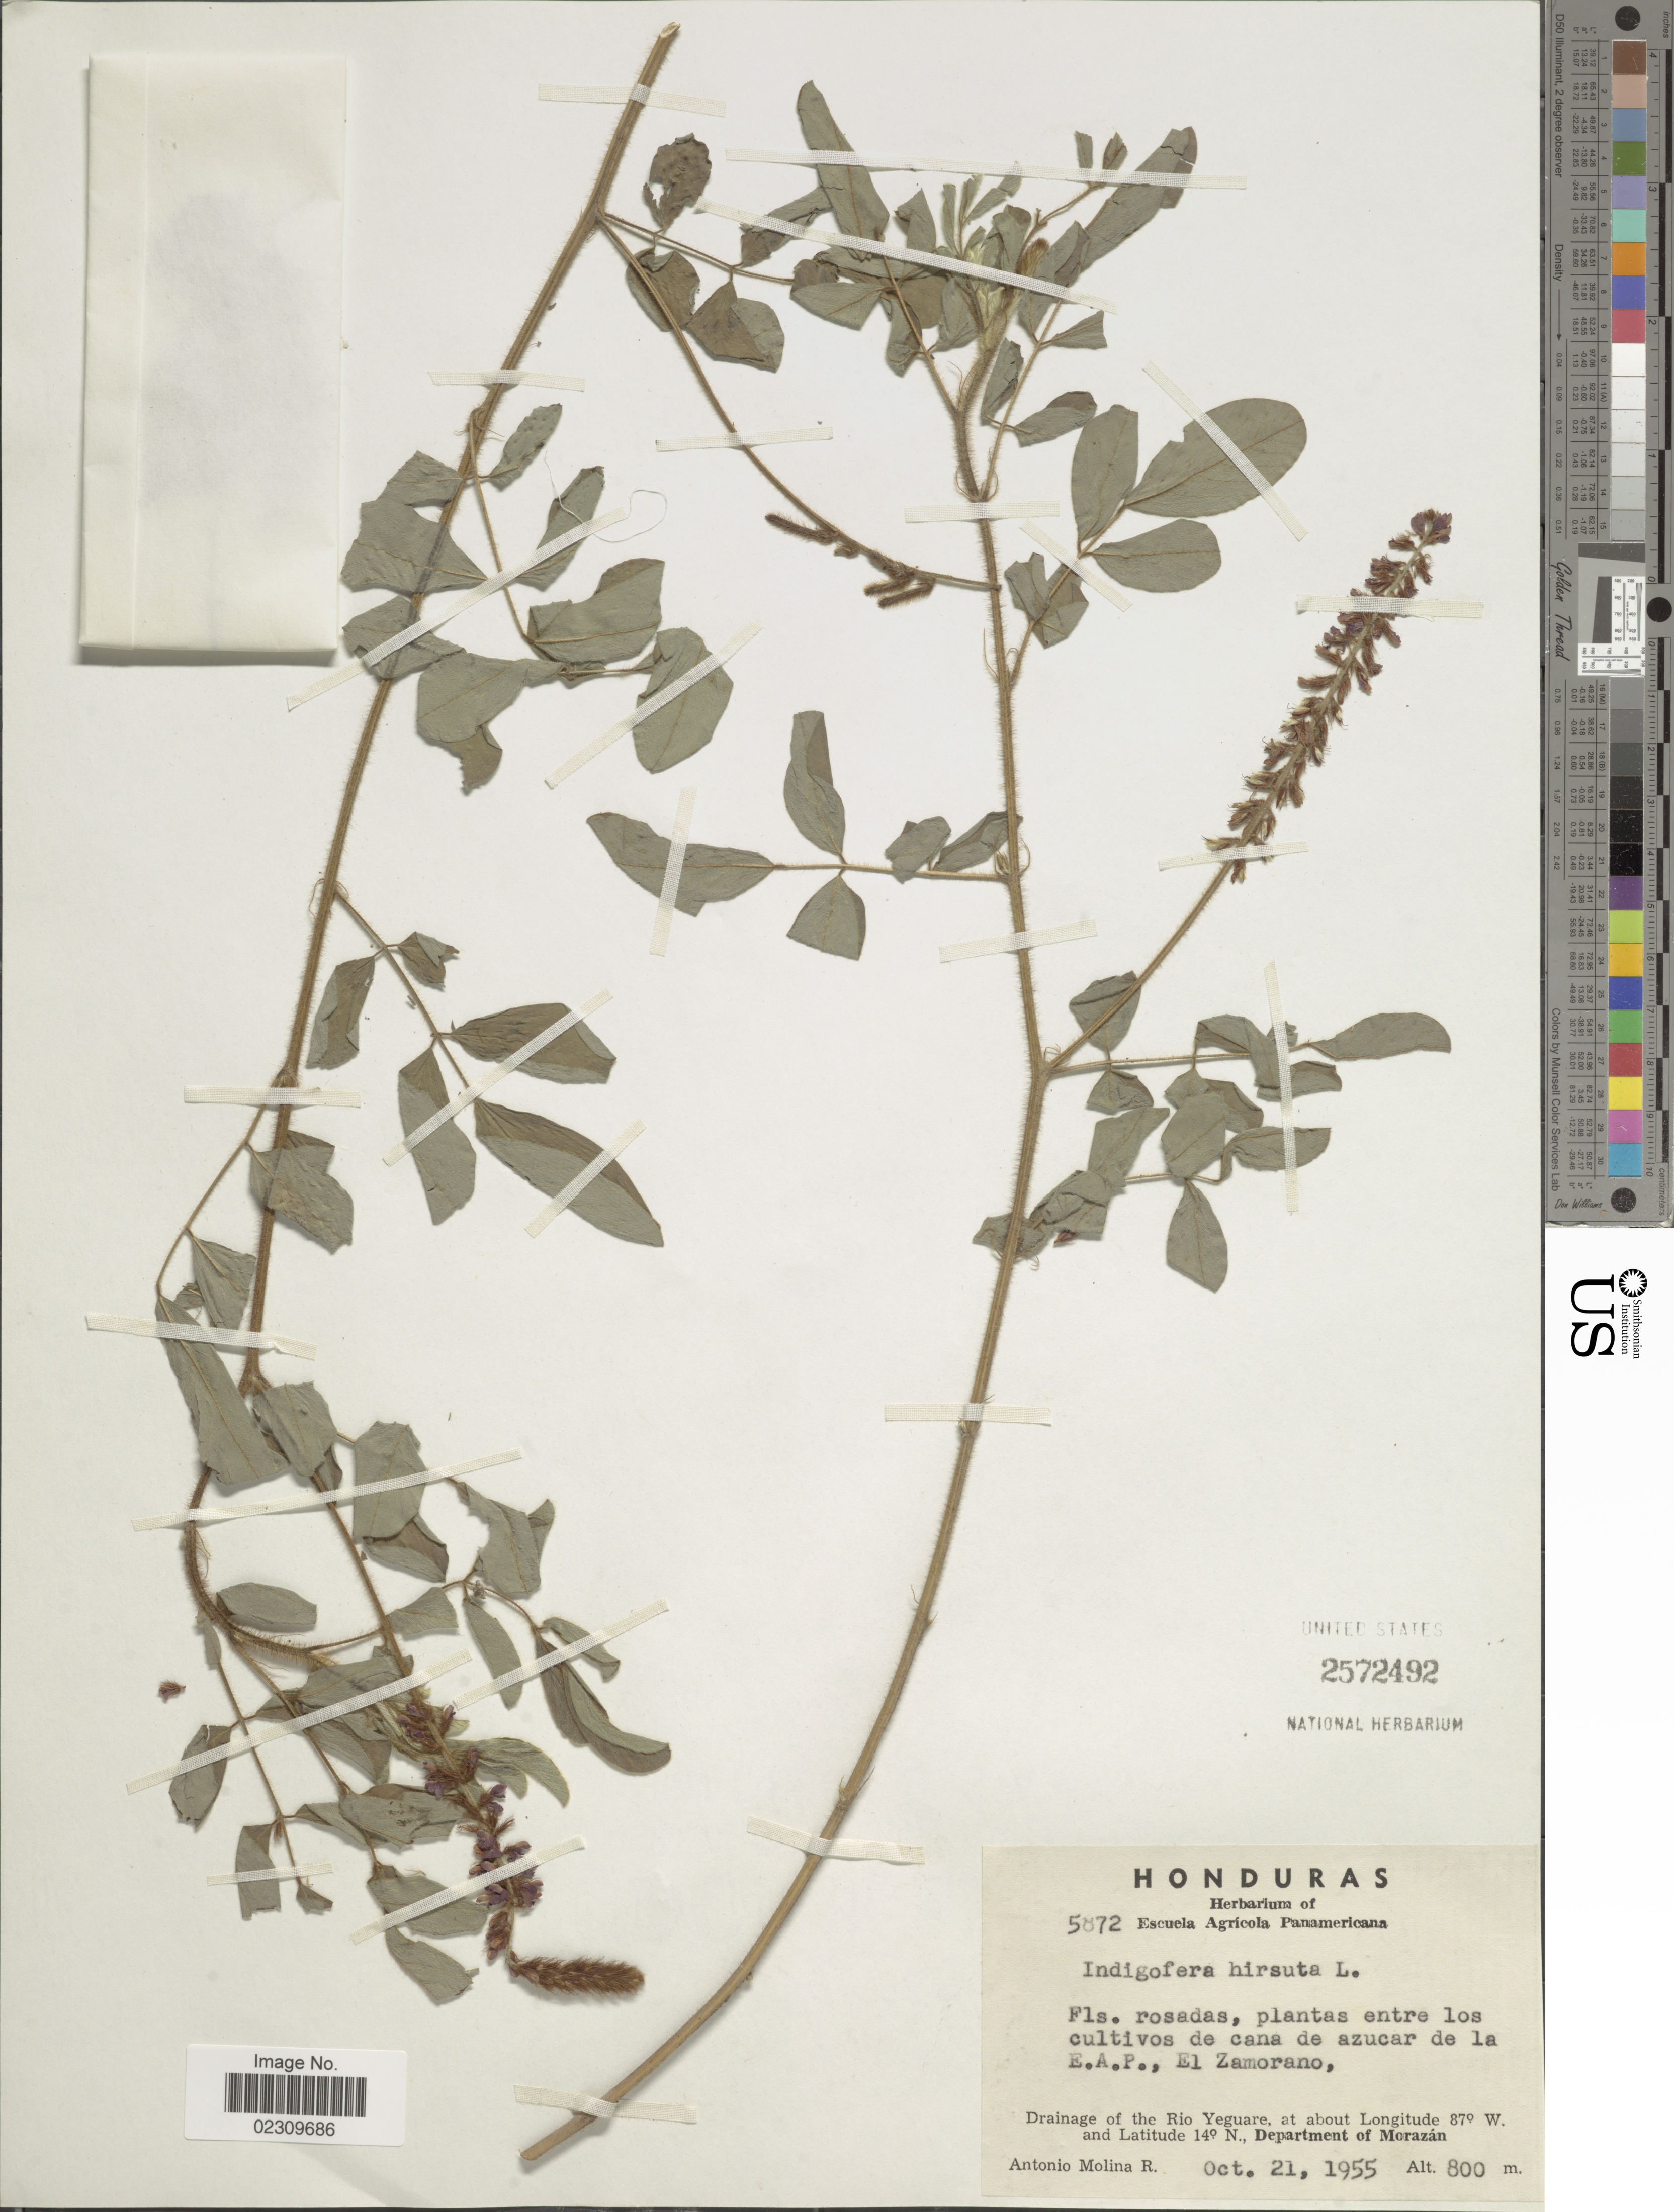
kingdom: Plantae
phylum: Tracheophyta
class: Magnoliopsida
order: Fabales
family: Fabaceae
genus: Indigofera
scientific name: Indigofera hirsuta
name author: L.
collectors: A. Molina R.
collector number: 5872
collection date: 1955-10-21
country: Honduras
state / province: Fco. Morazán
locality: Plantas entre los cultivos de cana de azucar de la E.A.P., El Zamorano. Drainage of the Rio Yeguare, Department of Morazán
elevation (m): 800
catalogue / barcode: US 2572492